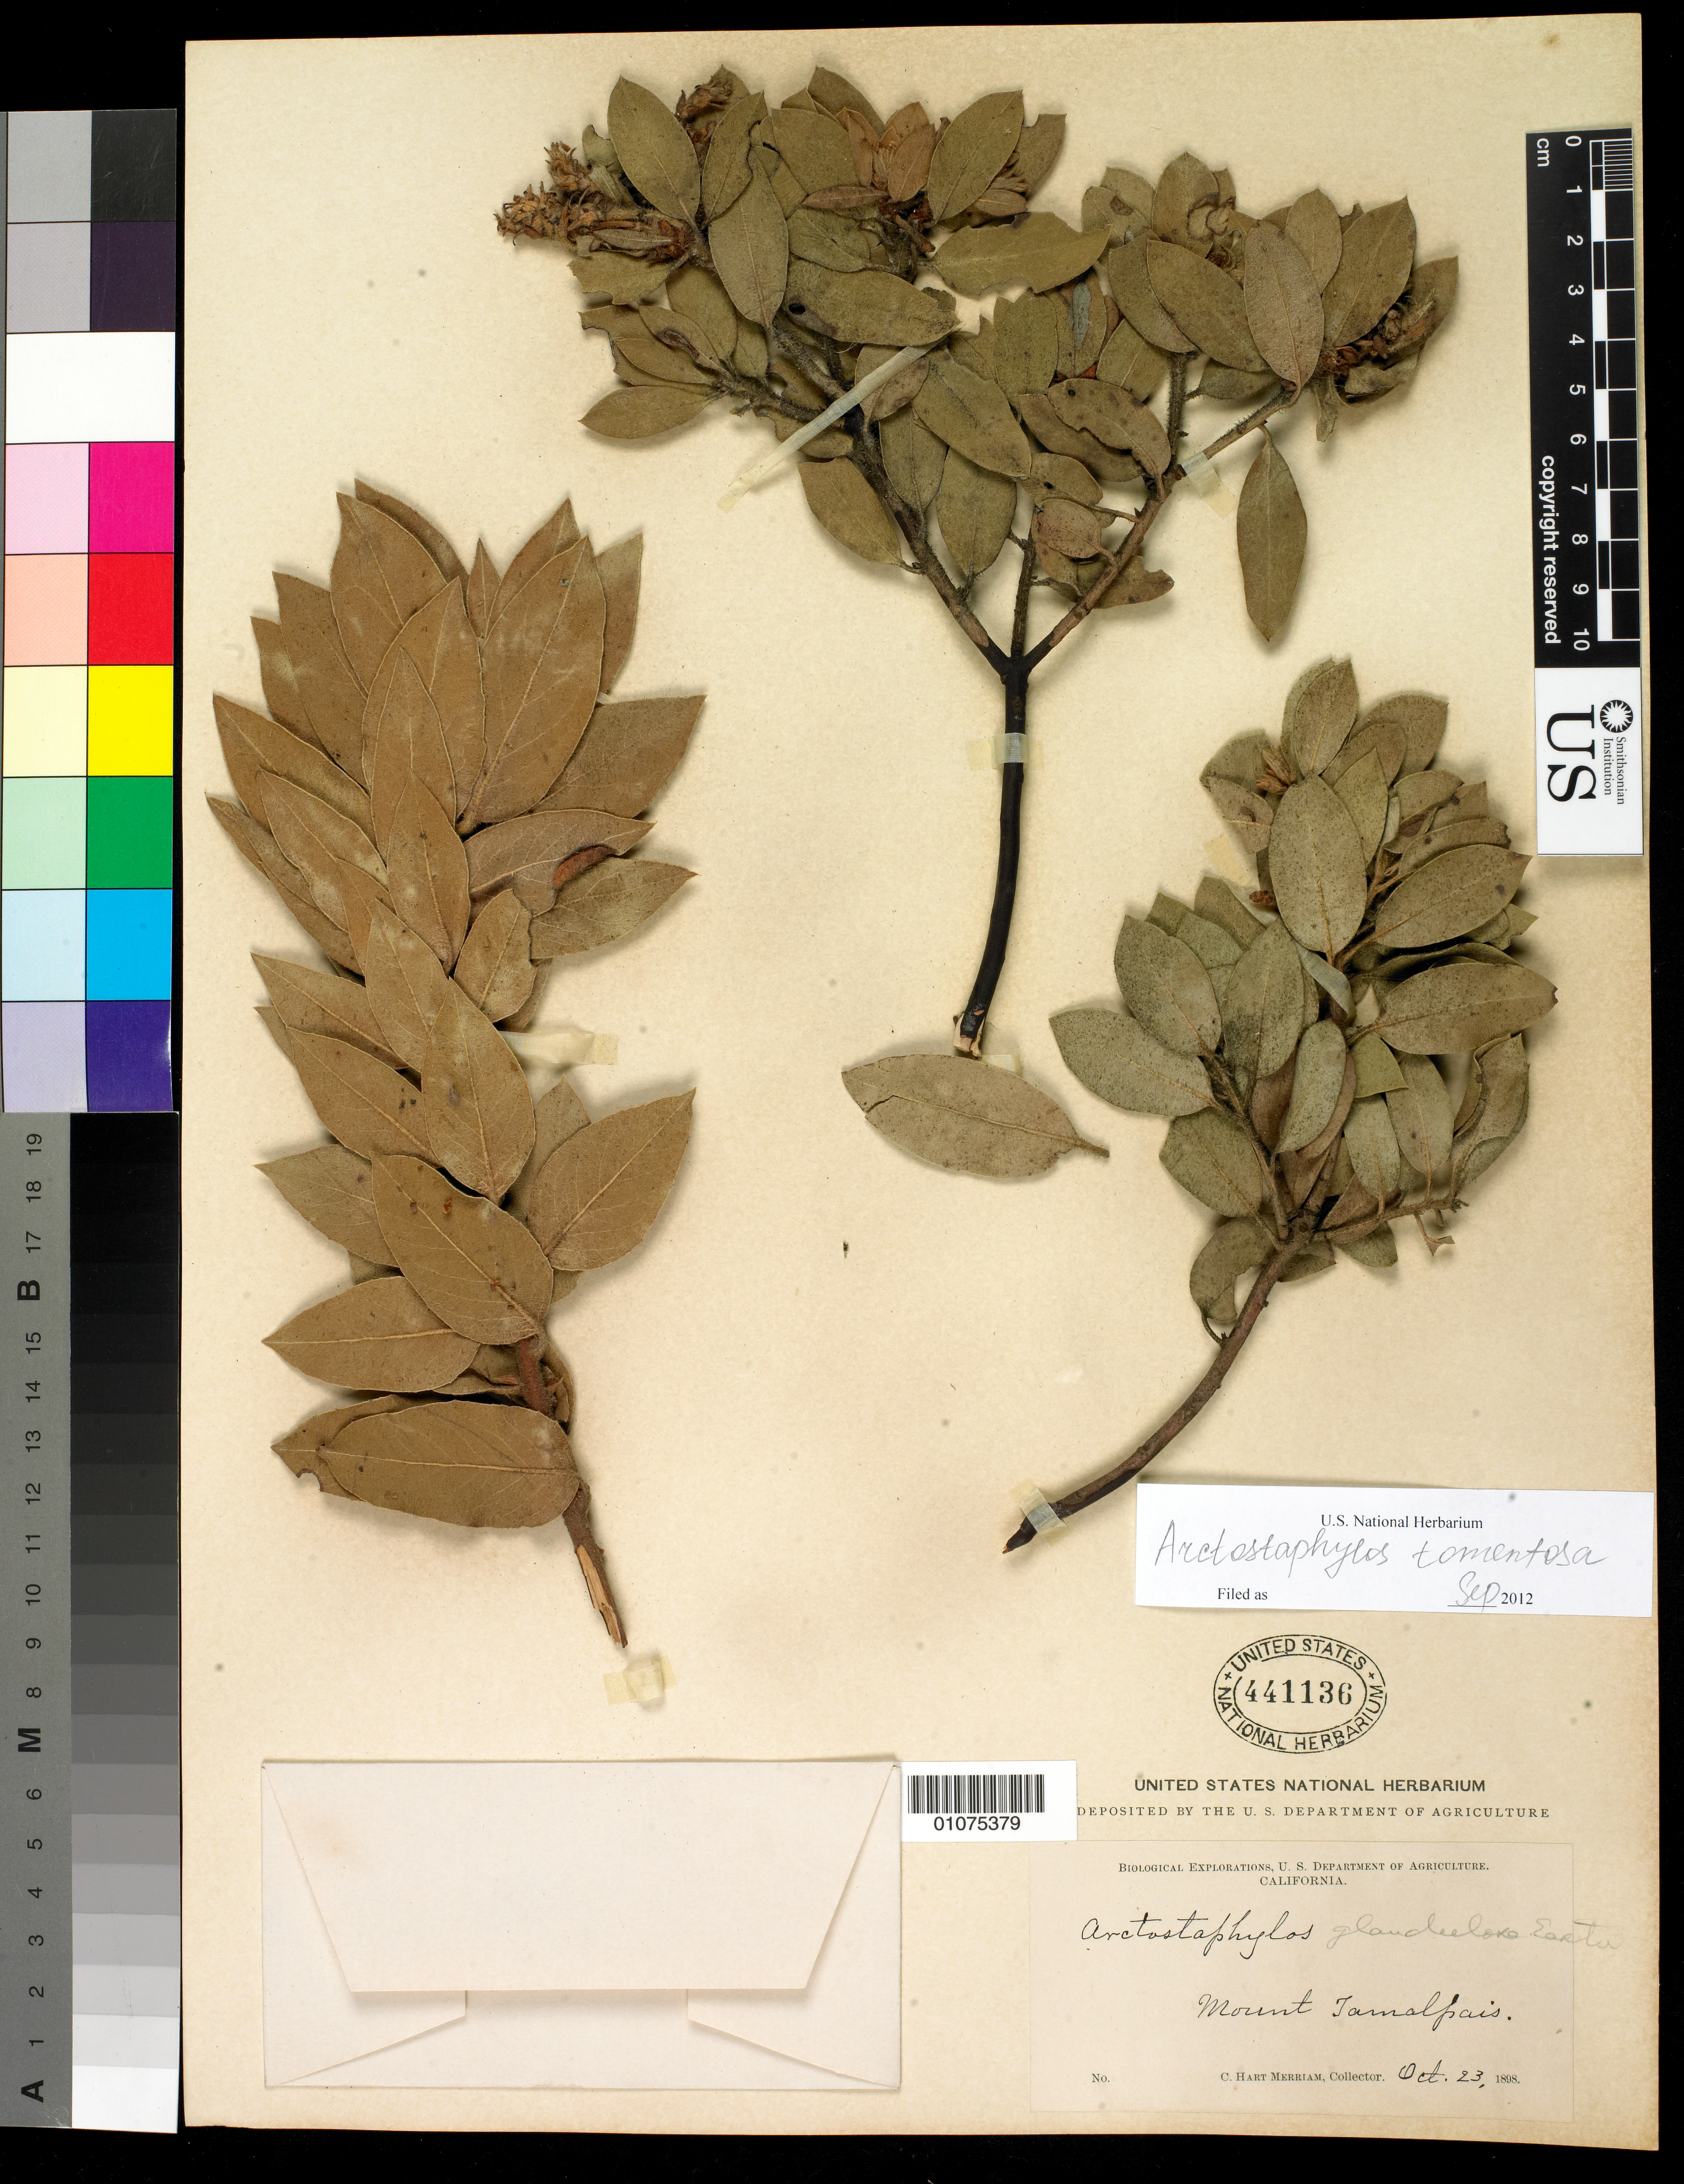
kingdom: Plantae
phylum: Tracheophyta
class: Magnoliopsida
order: Ericales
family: Ericaceae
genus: Arctostaphylos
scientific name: Arctostaphylos tomentosa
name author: (Pursh) Lindl.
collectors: C. Merriam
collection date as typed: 23 Oct 1898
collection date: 1898-10-23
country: United States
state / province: California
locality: Mount Tamalpais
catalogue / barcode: US 441136